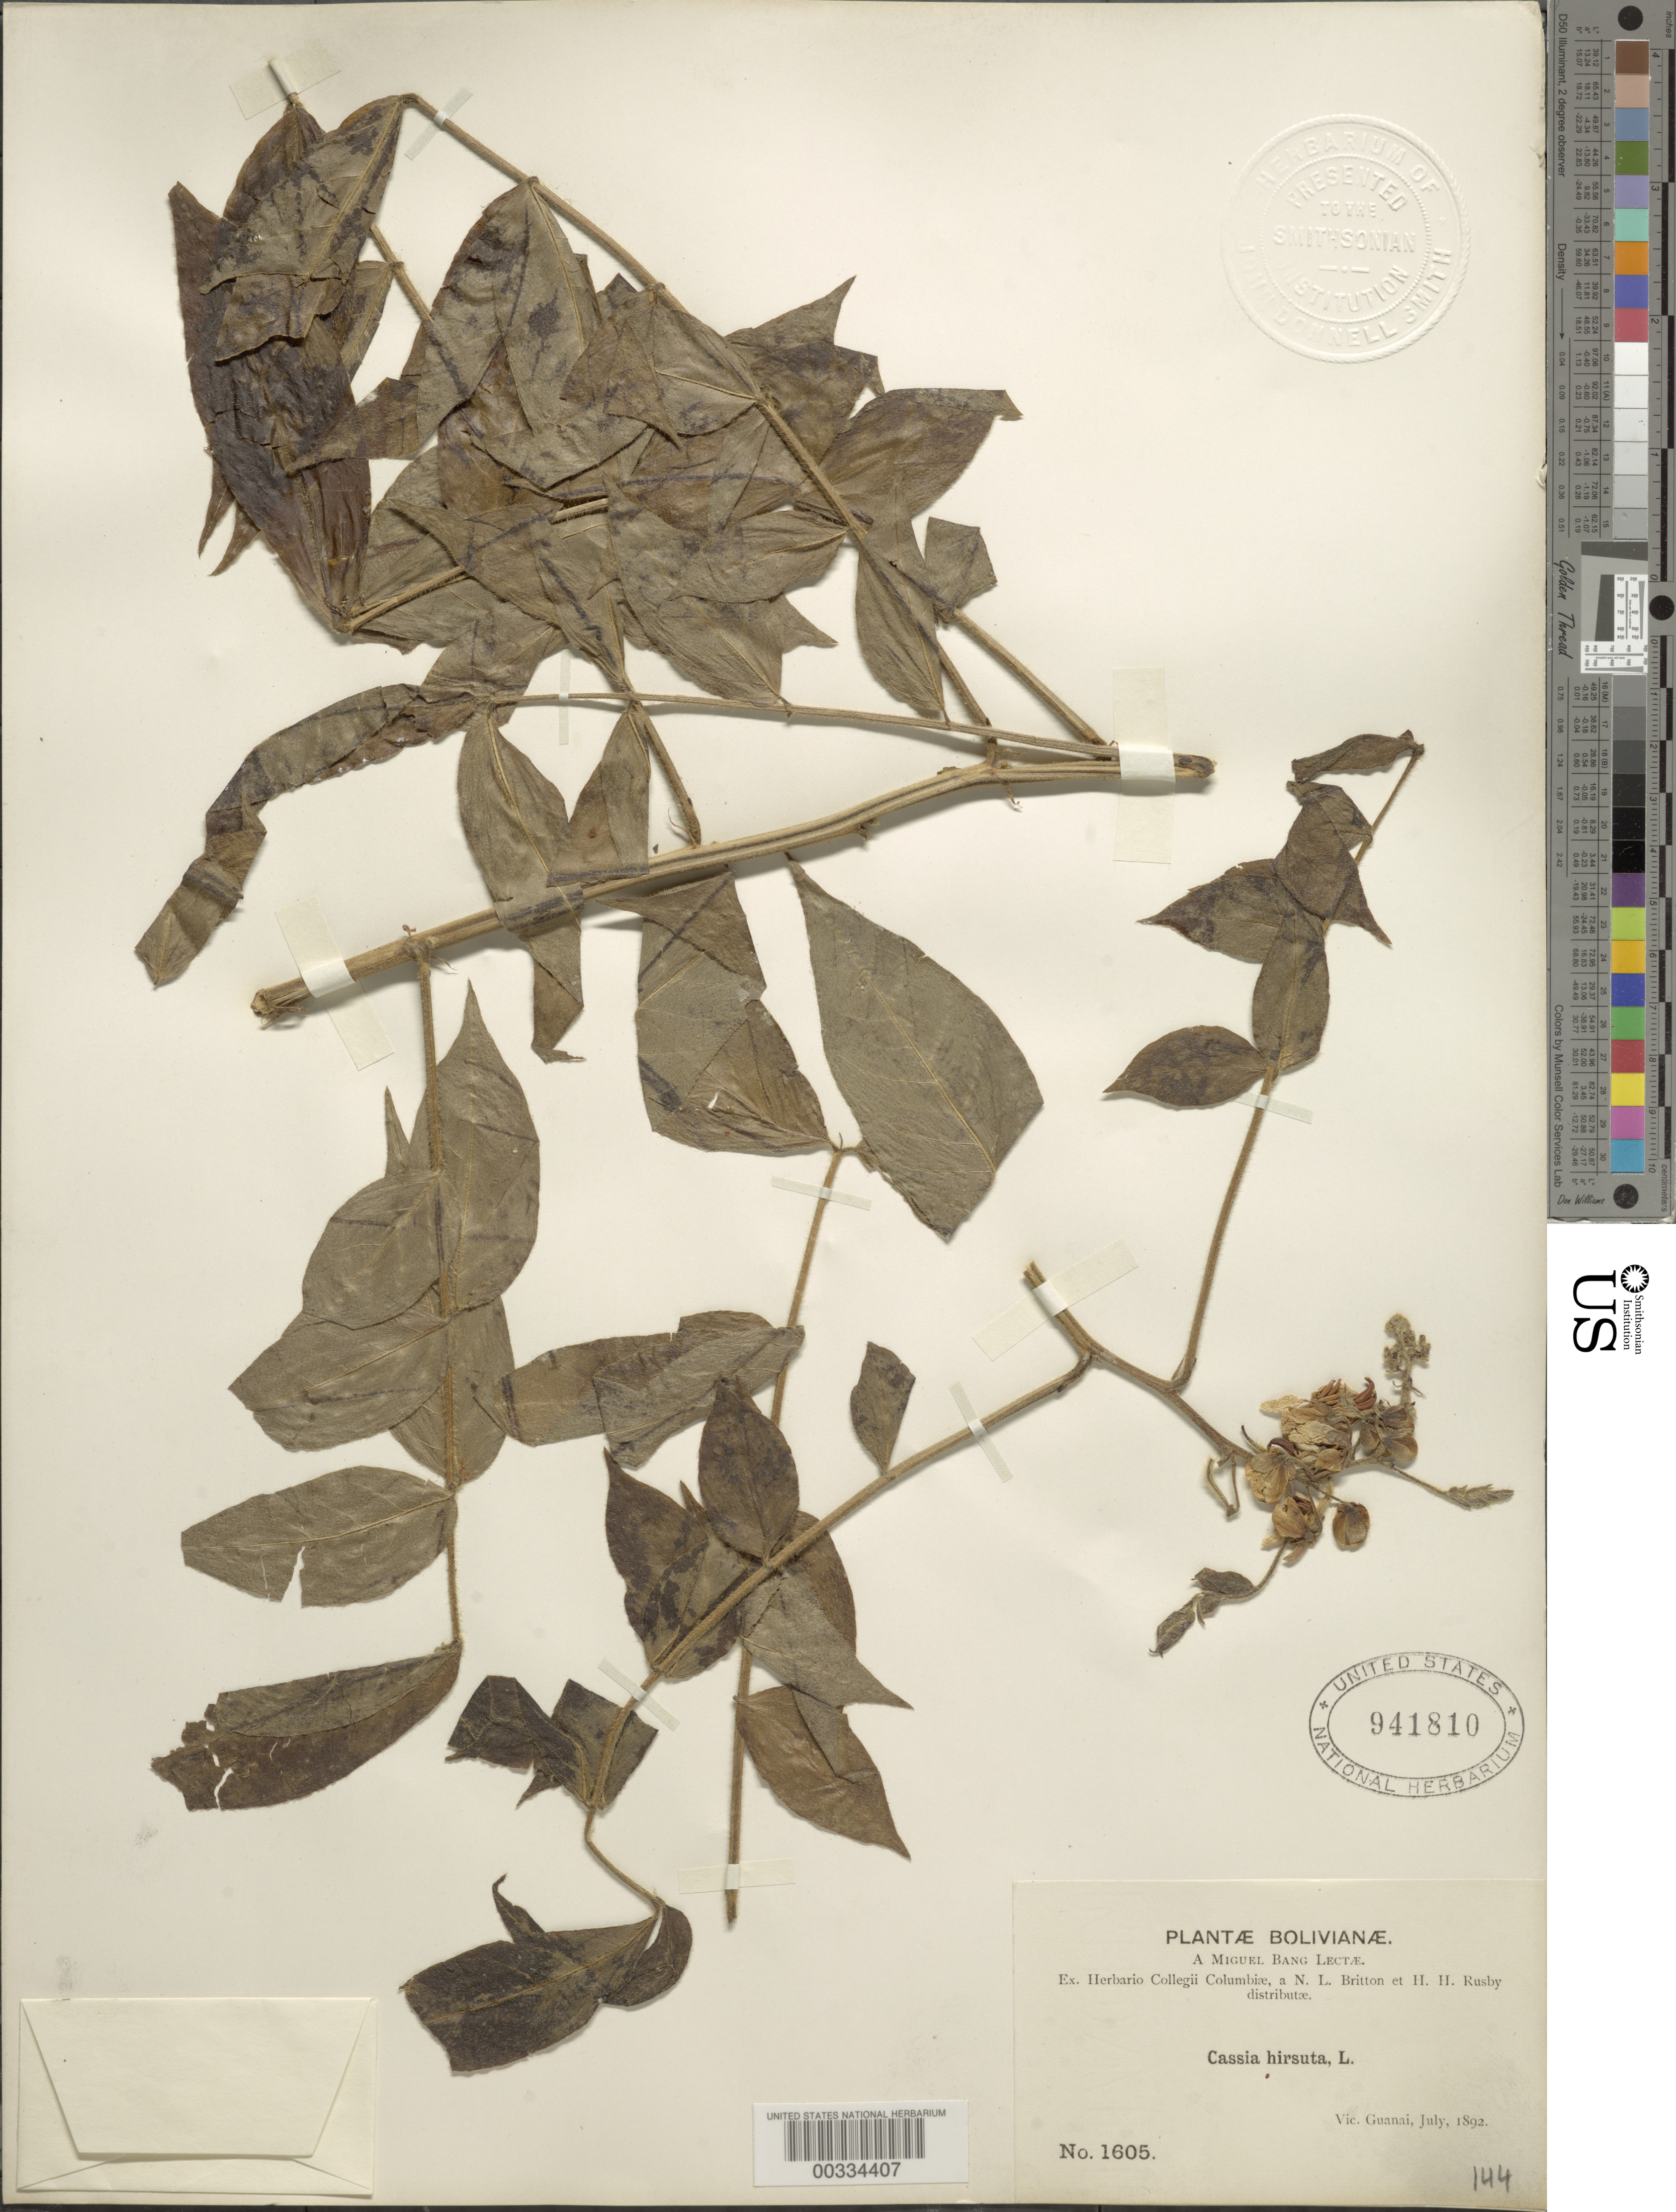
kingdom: Plantae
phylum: Tracheophyta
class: Magnoliopsida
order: Fabales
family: Fabaceae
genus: Senna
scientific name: Senna hirsuta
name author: (L.) H.S. Irwin & Barneby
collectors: M. Bang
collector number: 1605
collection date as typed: Jul 1892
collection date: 1892-07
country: Bolivia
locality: Vicinity of Guanai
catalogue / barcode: US 941810